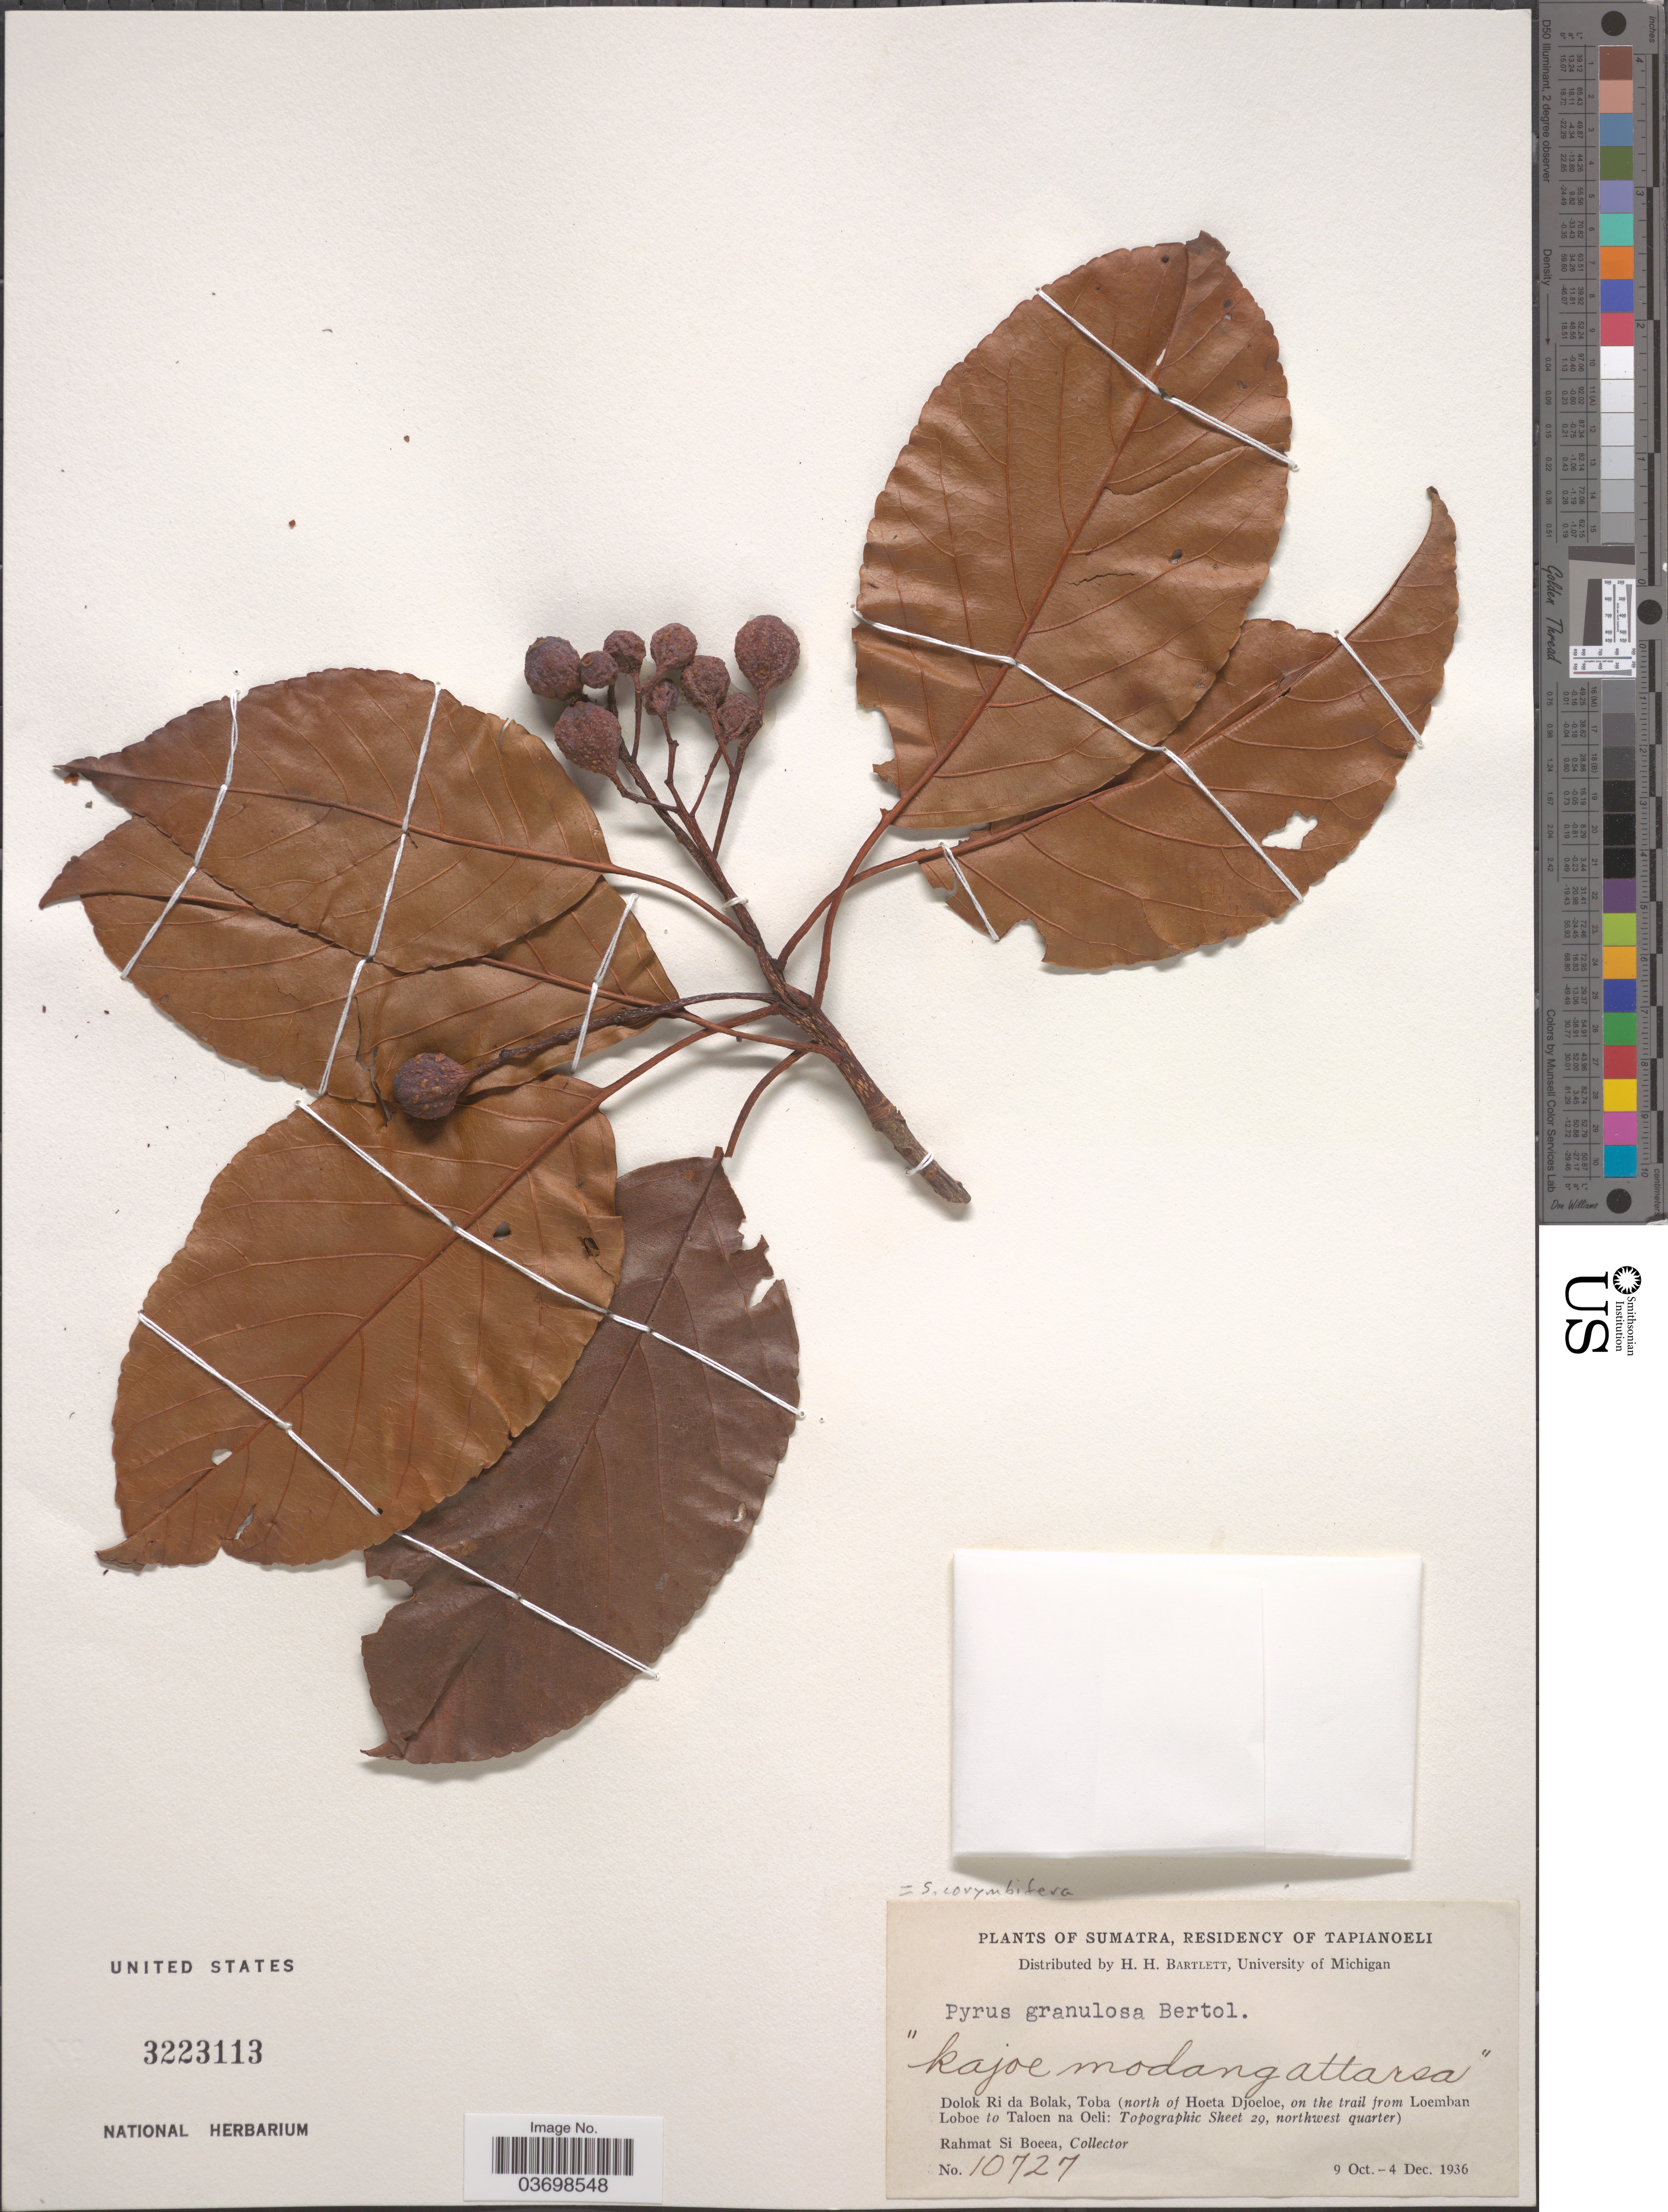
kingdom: Plantae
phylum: Tracheophyta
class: Magnoliopsida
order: Rosales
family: Rosaceae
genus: Sorbus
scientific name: Sorbus corymbifera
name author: (Miq.) T.H. Nguyên & Yakovlev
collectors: Rahmat Si Boeea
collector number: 10727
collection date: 1936-10-09/1936-12-04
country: Indonesia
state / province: Sumatra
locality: Residency of Tapianoeli. Dolok Ri da Bolak, Toba (north of Hoeta Djoeloe, on the trail from Loemban Loboe to Taloen na Oeli: Topographic Sheet 29, northwest quarter).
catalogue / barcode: US 3223113